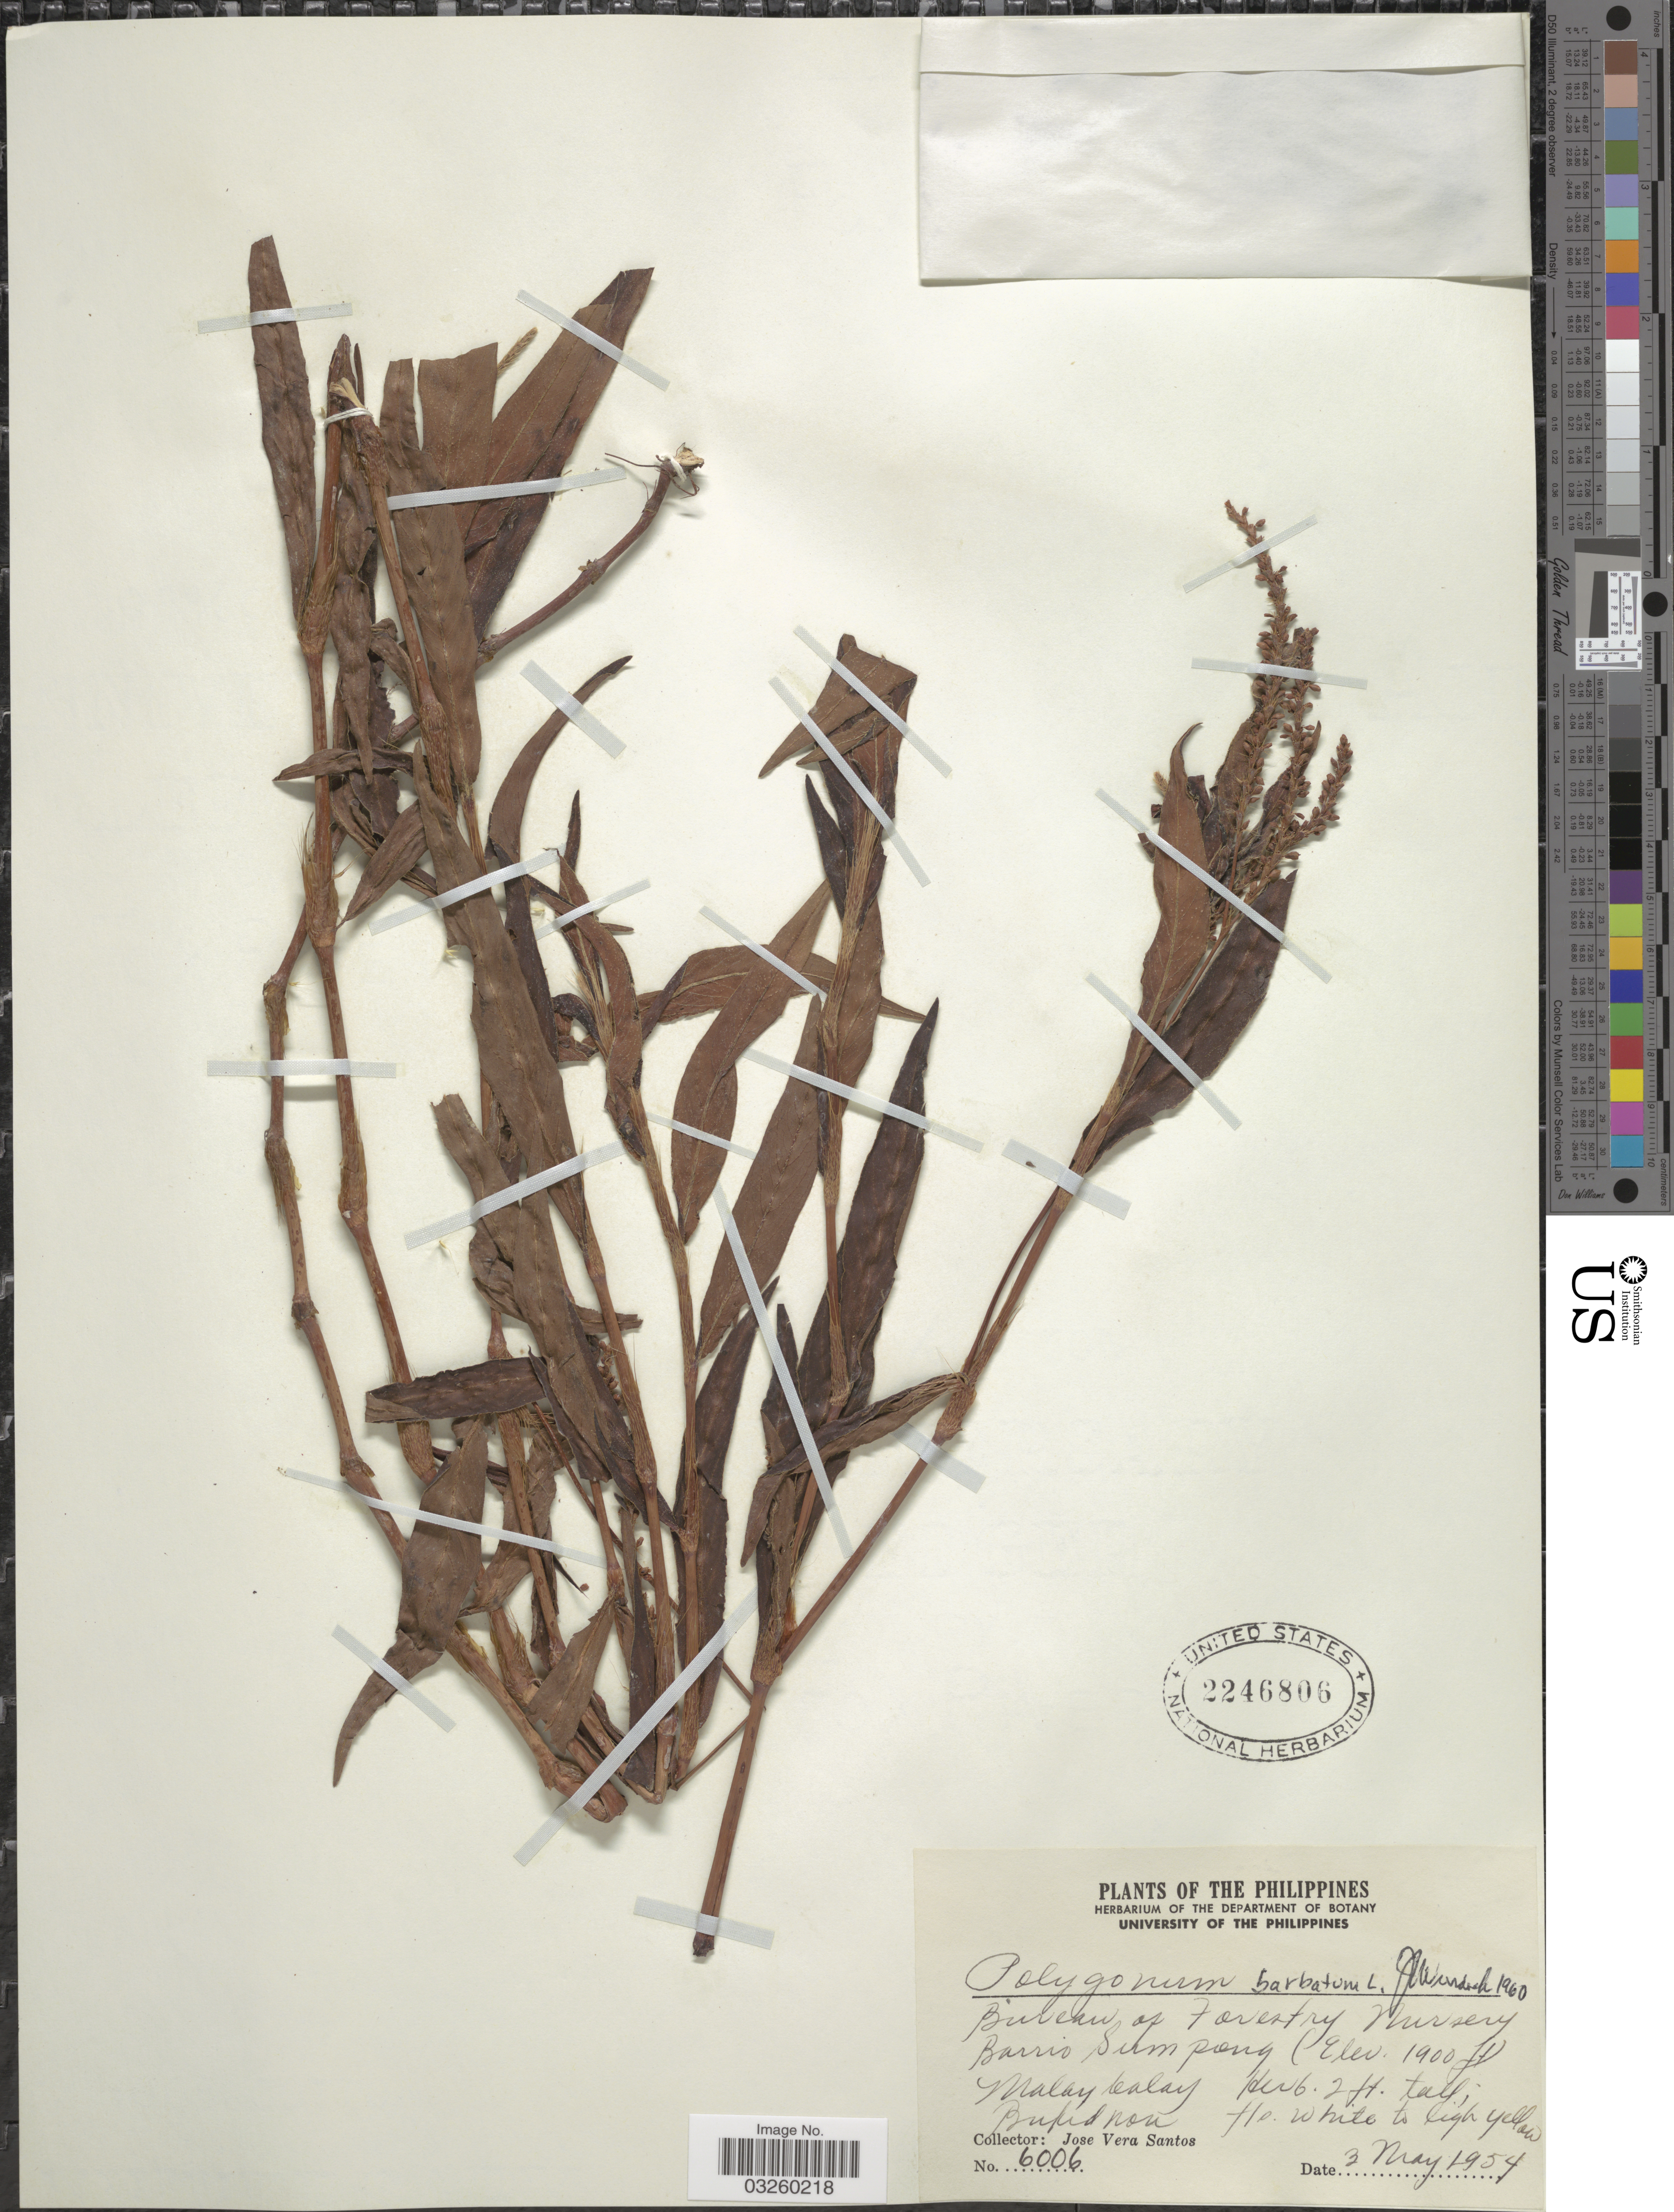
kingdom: Plantae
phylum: Tracheophyta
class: Magnoliopsida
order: Caryophyllales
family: Polygonaceae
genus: Polygonum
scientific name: Polygonum barbatum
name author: L.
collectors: J. V. Santos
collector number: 6006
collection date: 1954-05-03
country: Philippines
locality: Bureau of Forestry Nursery Barrio Sumpong. Malay balay, Bukidnon.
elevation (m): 579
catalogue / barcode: US 2246806